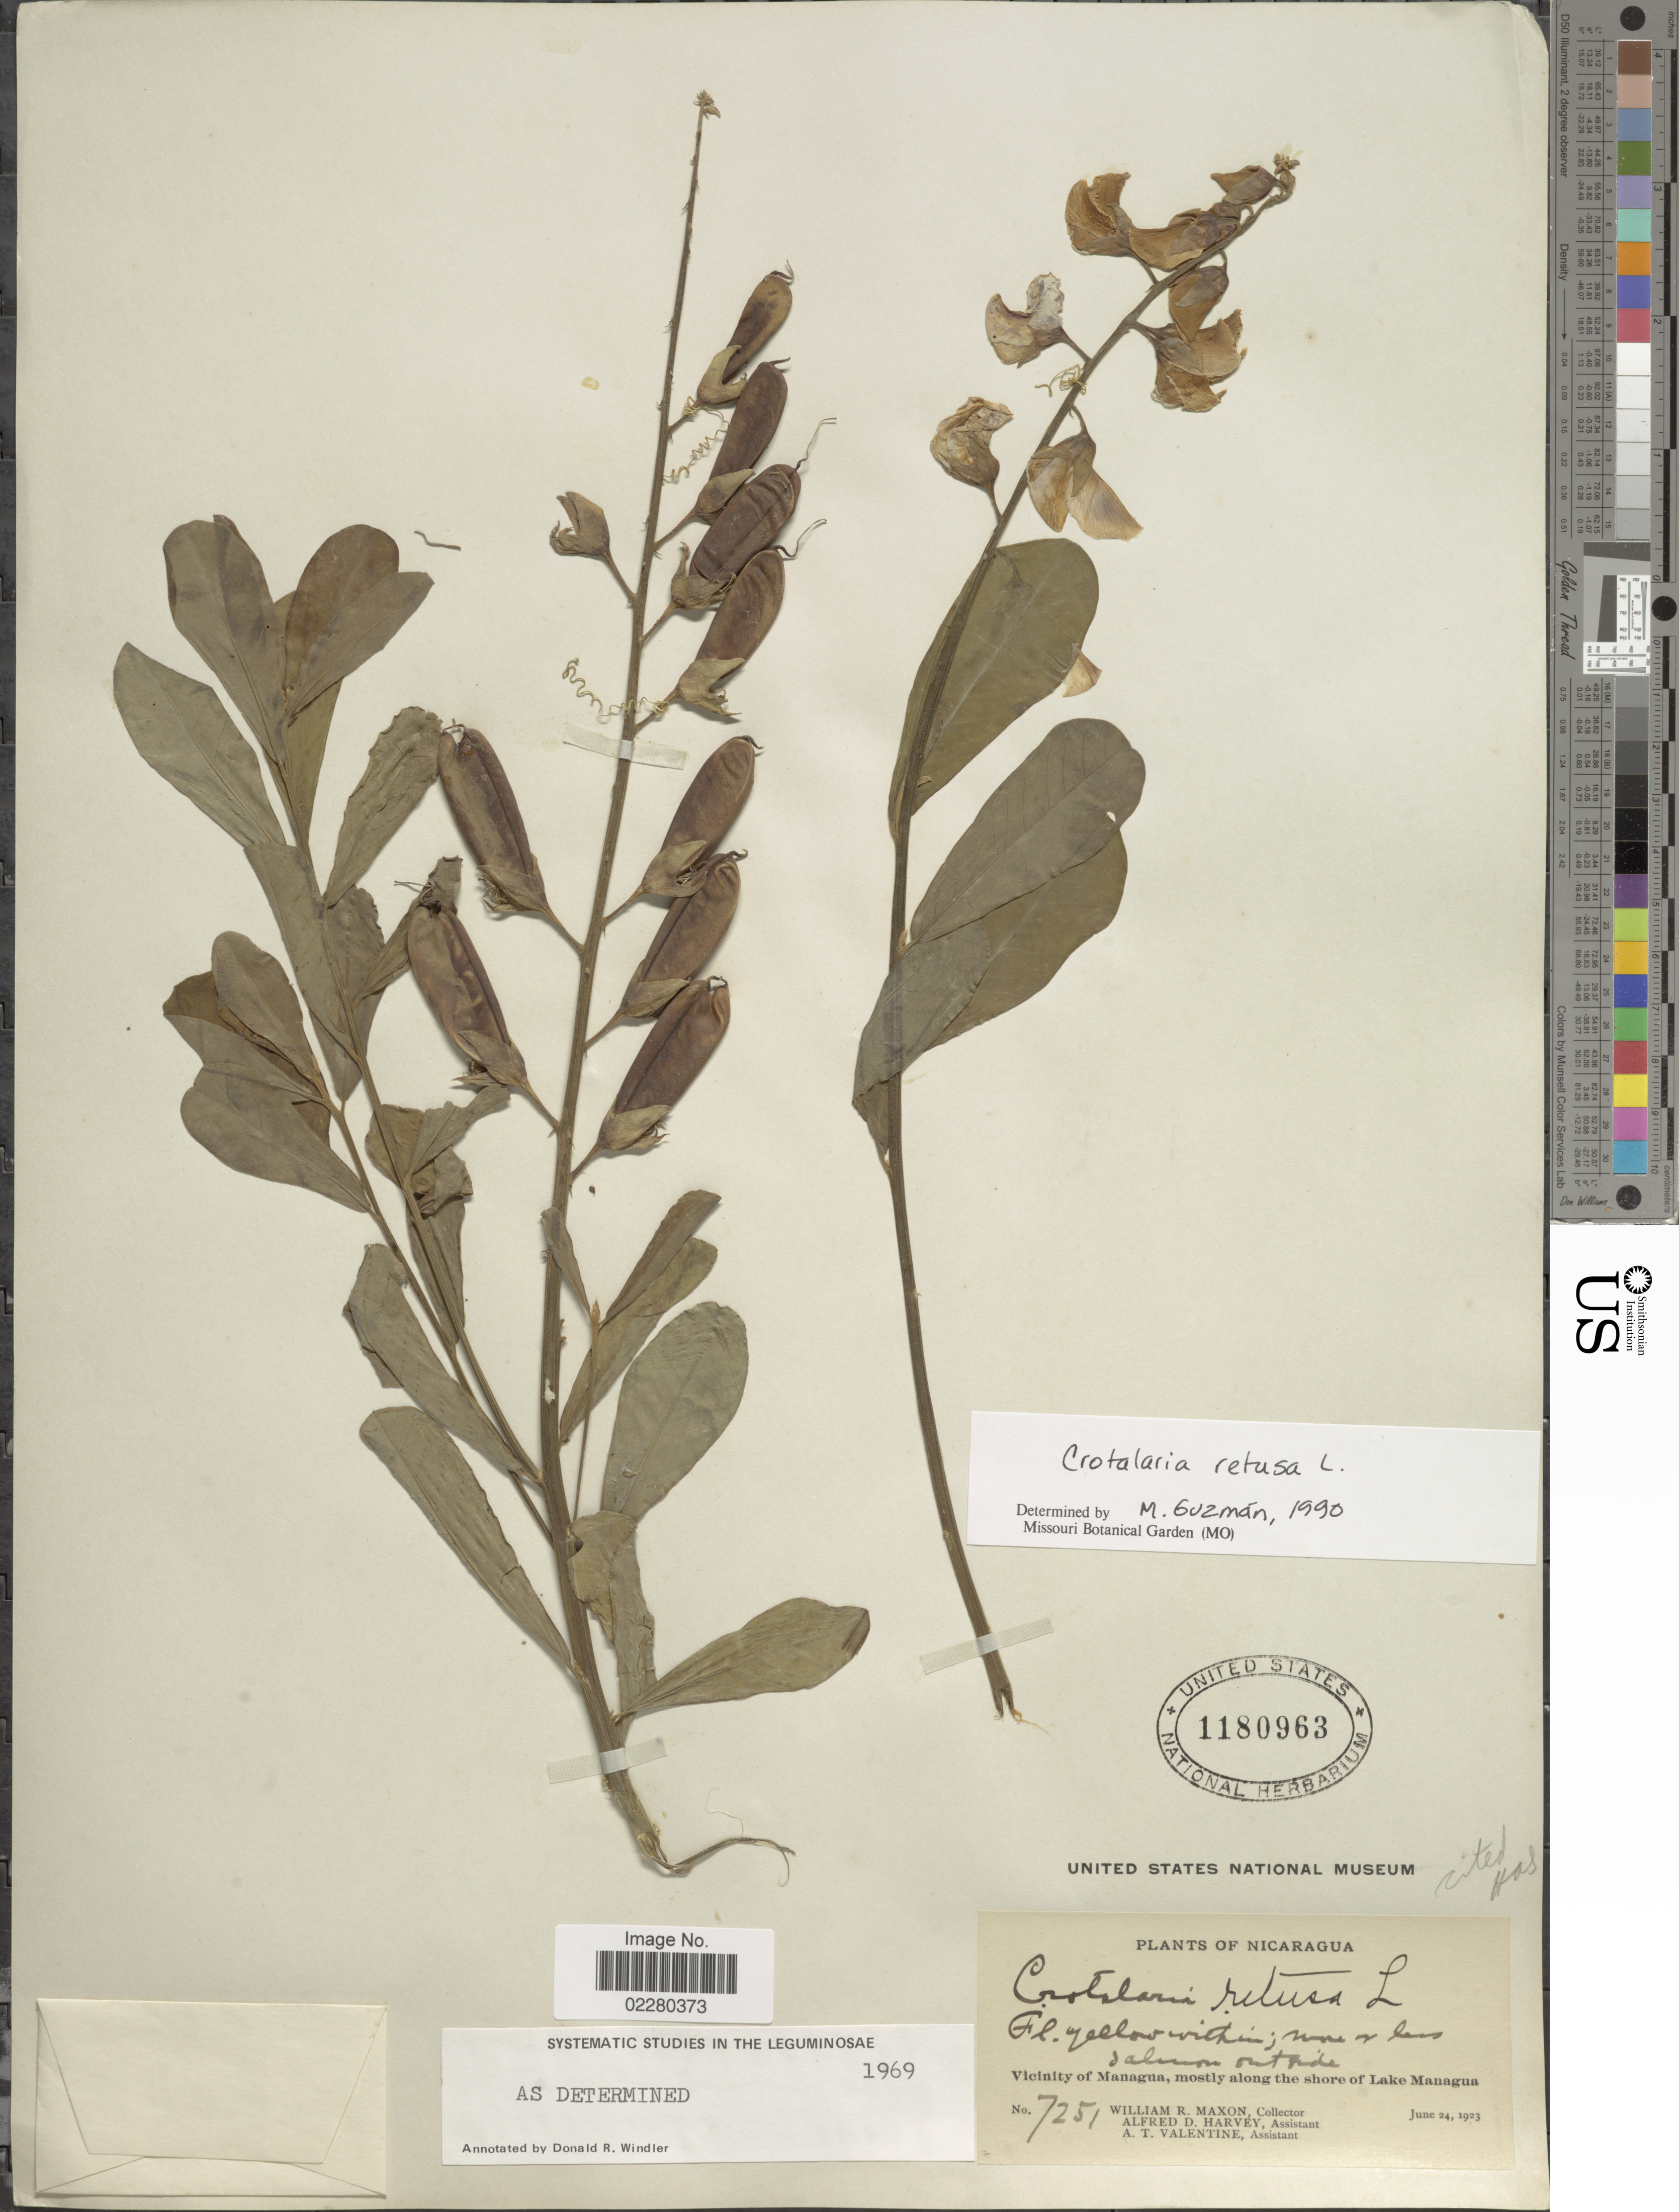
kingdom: Plantae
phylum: Tracheophyta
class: Magnoliopsida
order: Fabales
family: Fabaceae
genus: Crotalaria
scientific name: Crotalaria retusa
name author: L.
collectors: W. R. Maxon, A. D. Harvey & A. Valentine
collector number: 7251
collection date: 1923-06-24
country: Nicaragua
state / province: Managua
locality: Vicinity of Managua, mostly along the shore of Lake Managua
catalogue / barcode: US 1180963